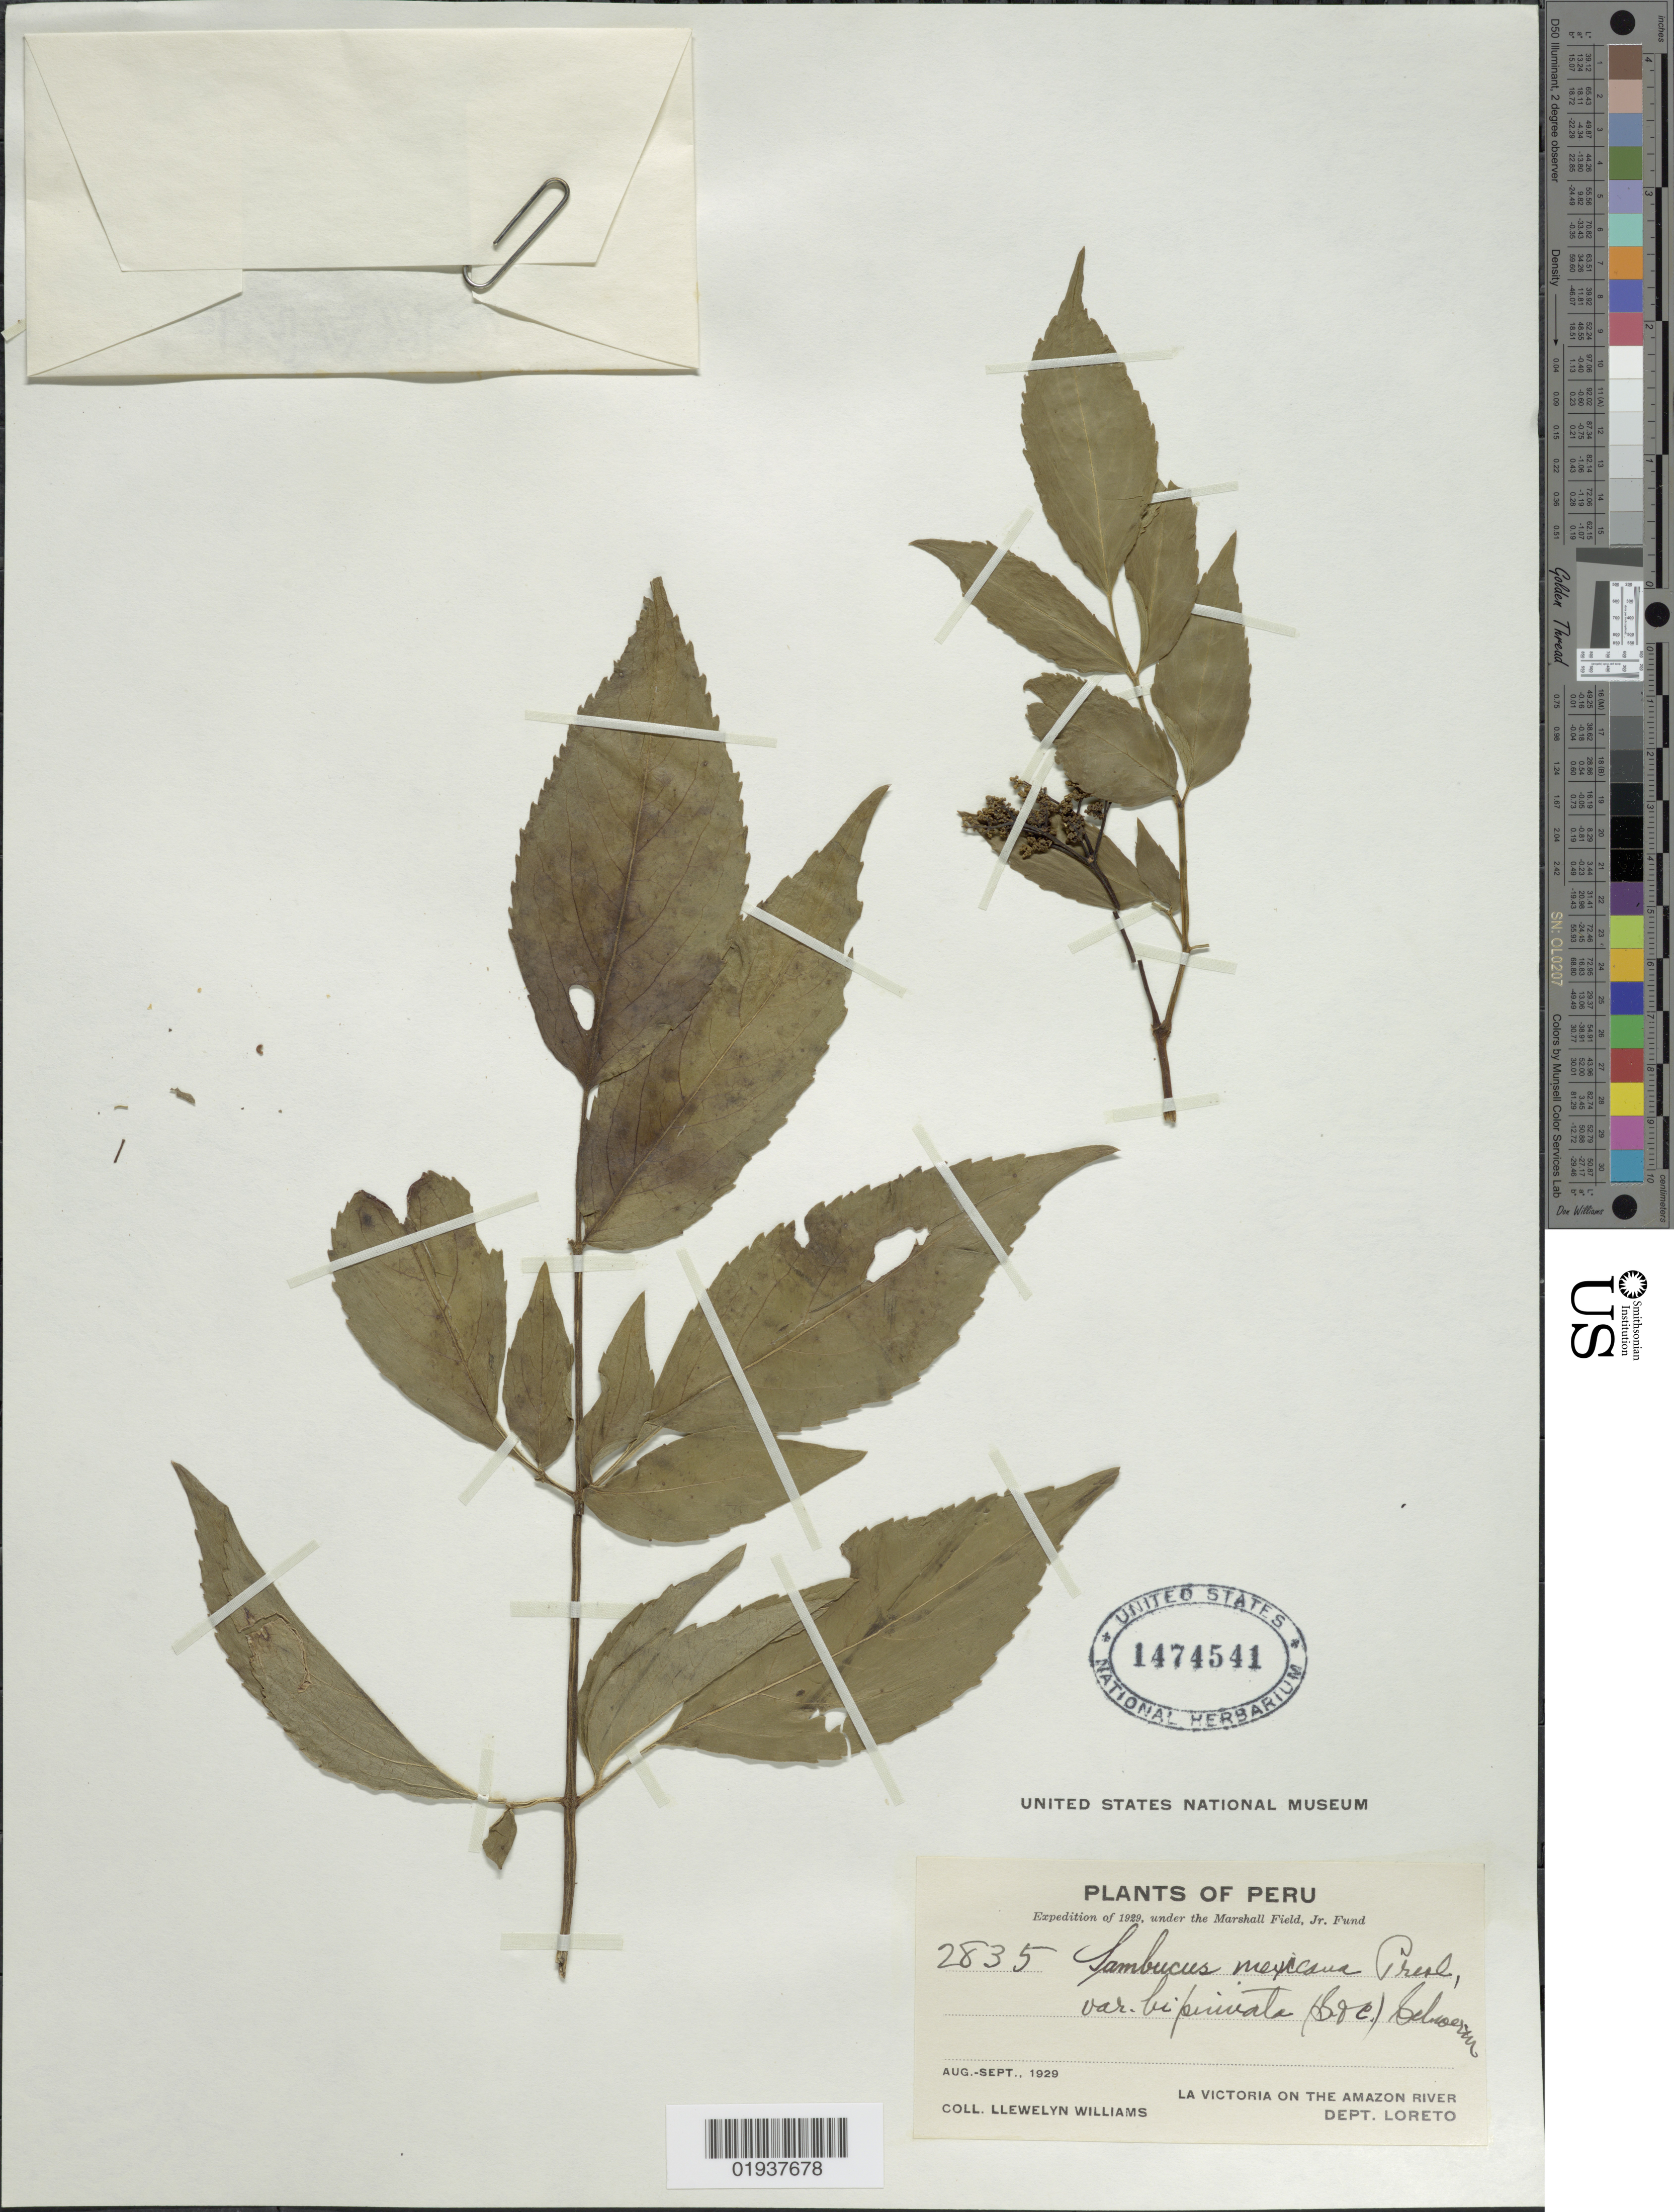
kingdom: Plantae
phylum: Tracheophyta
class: Magnoliopsida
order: Dipsacales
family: Viburnaceae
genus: Sambucus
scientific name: Sambucus canadensis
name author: L.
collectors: Ll. Williams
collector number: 2835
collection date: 1929-08/1929-09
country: Peru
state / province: Loreto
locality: La Victoria on the Amazon River. Dept. Loreto.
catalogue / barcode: US 1474541